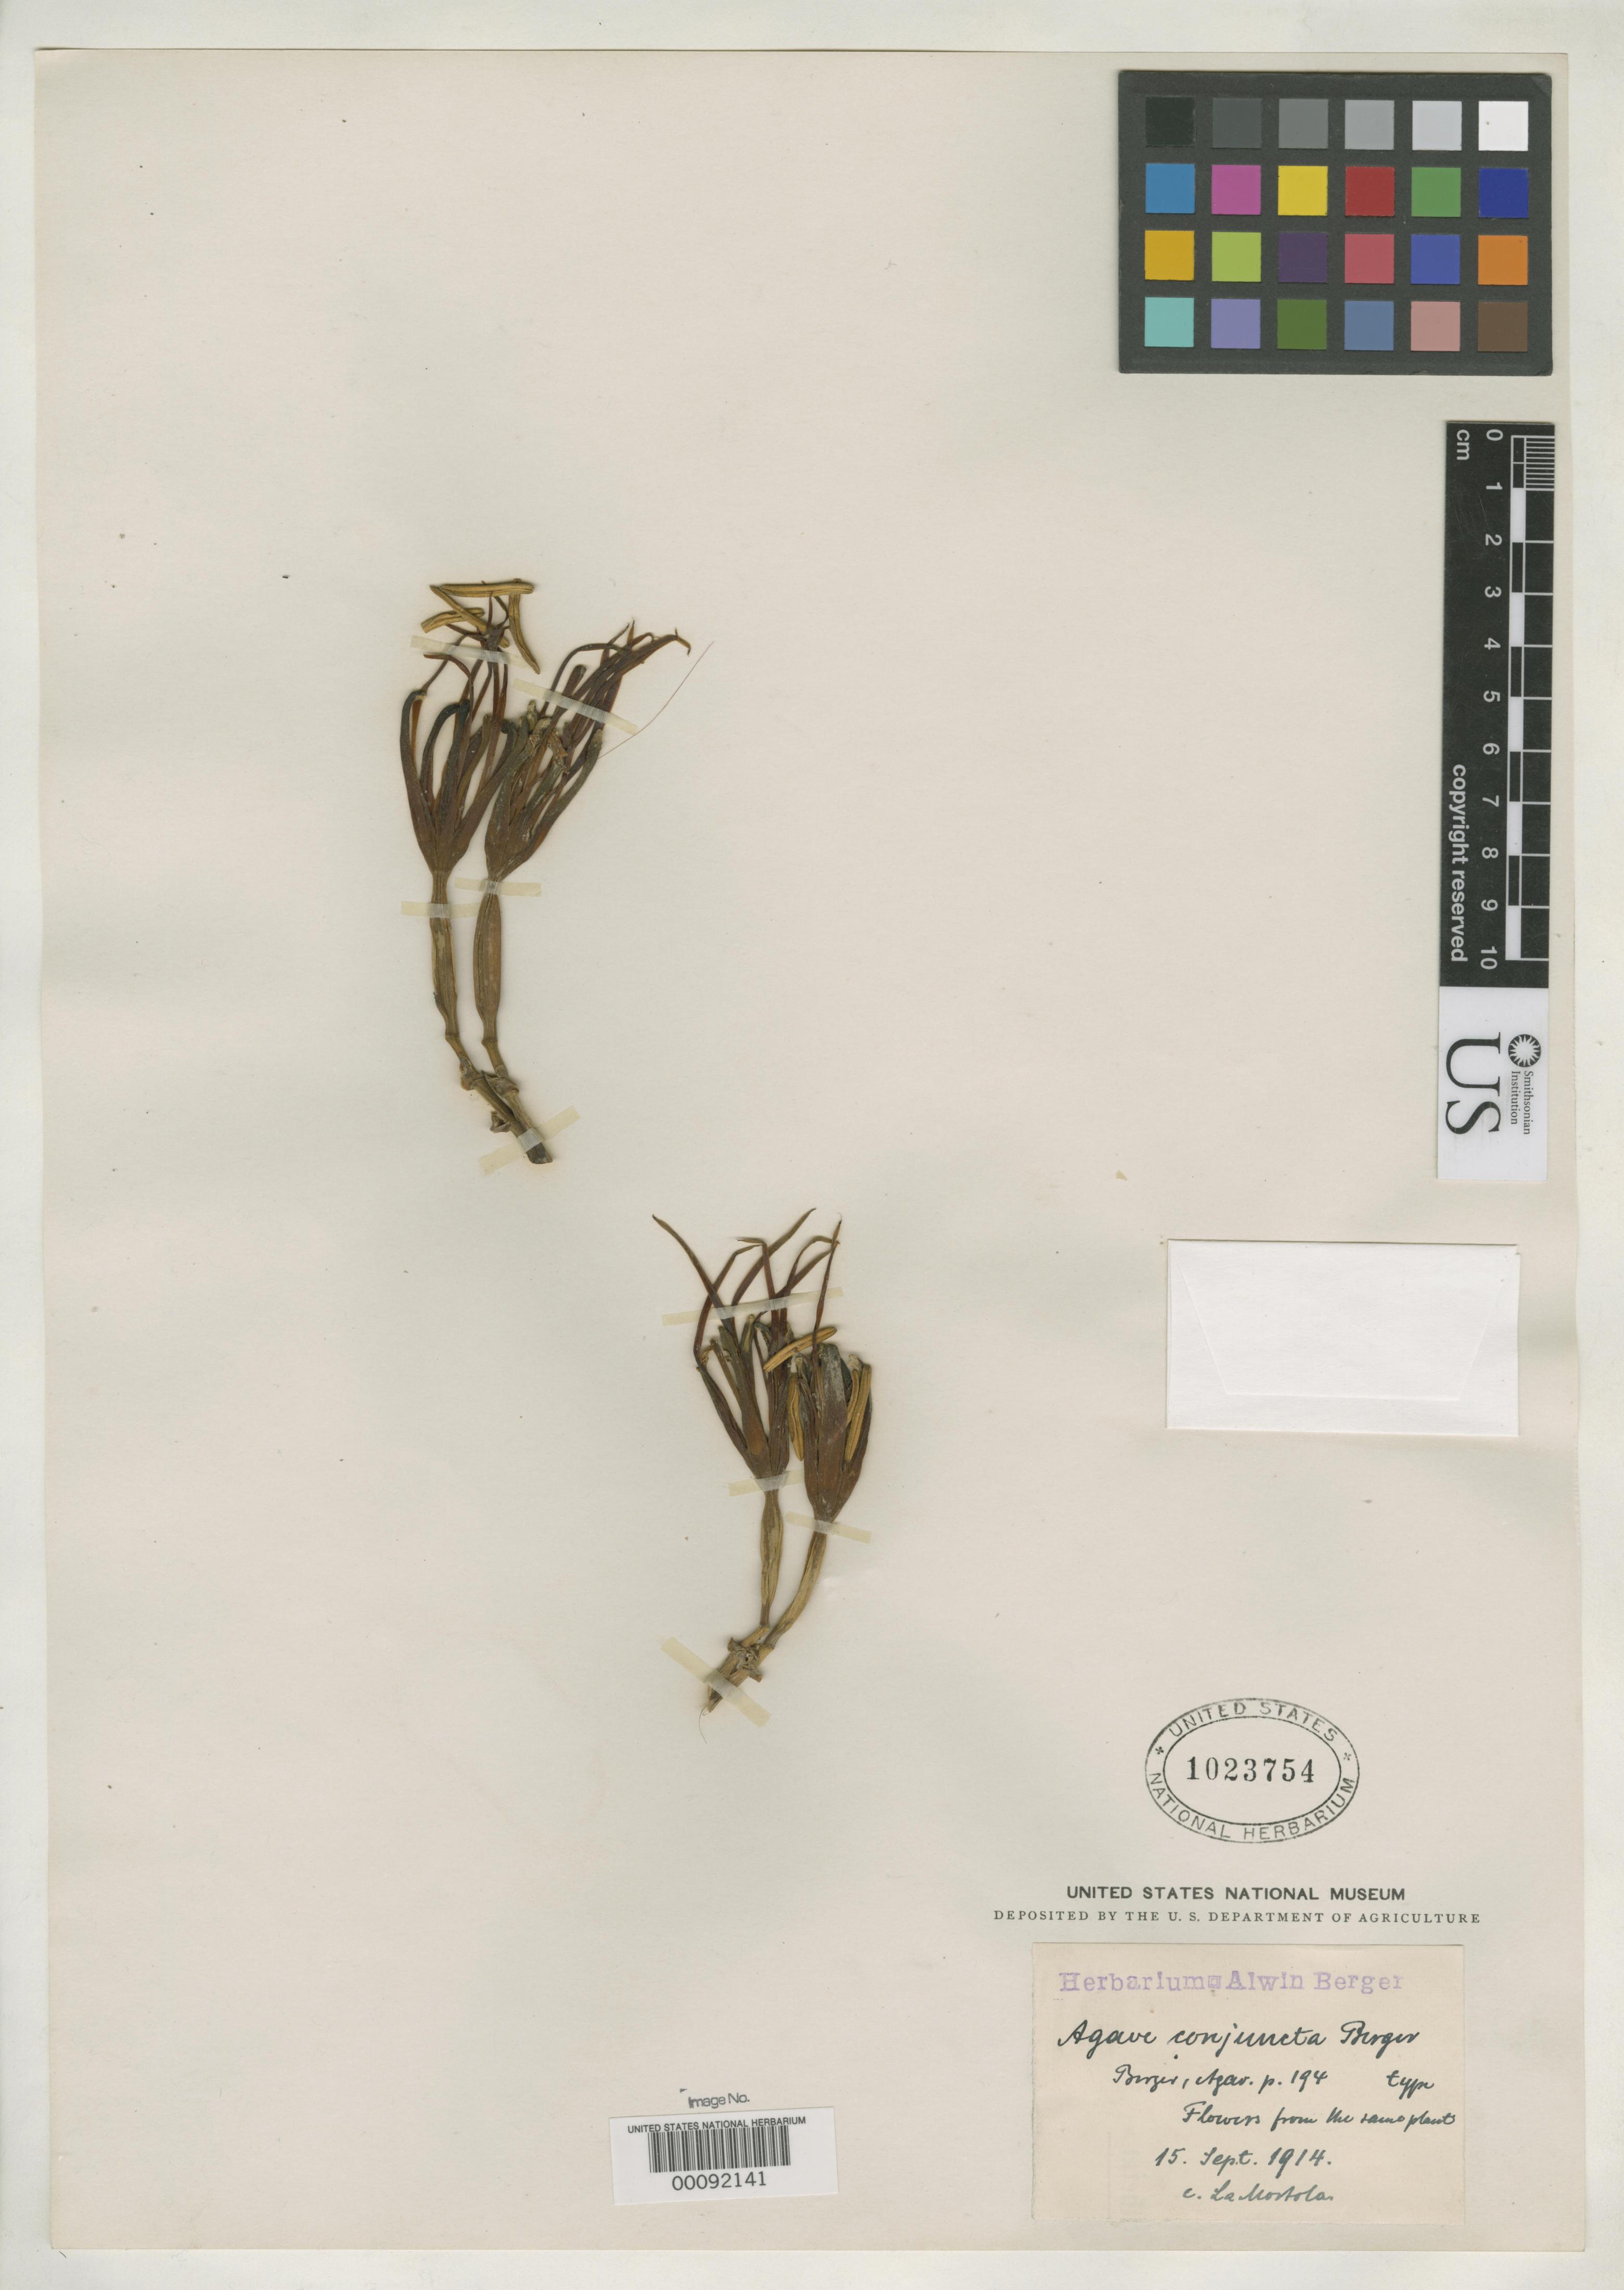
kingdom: Plantae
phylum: Tracheophyta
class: Liliopsida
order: Asparagales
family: Asparagaceae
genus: Agave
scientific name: Agave conjuncta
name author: A. Berger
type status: Type Material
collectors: A. Berger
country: Italy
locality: La Mortola.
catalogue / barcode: US 1023754